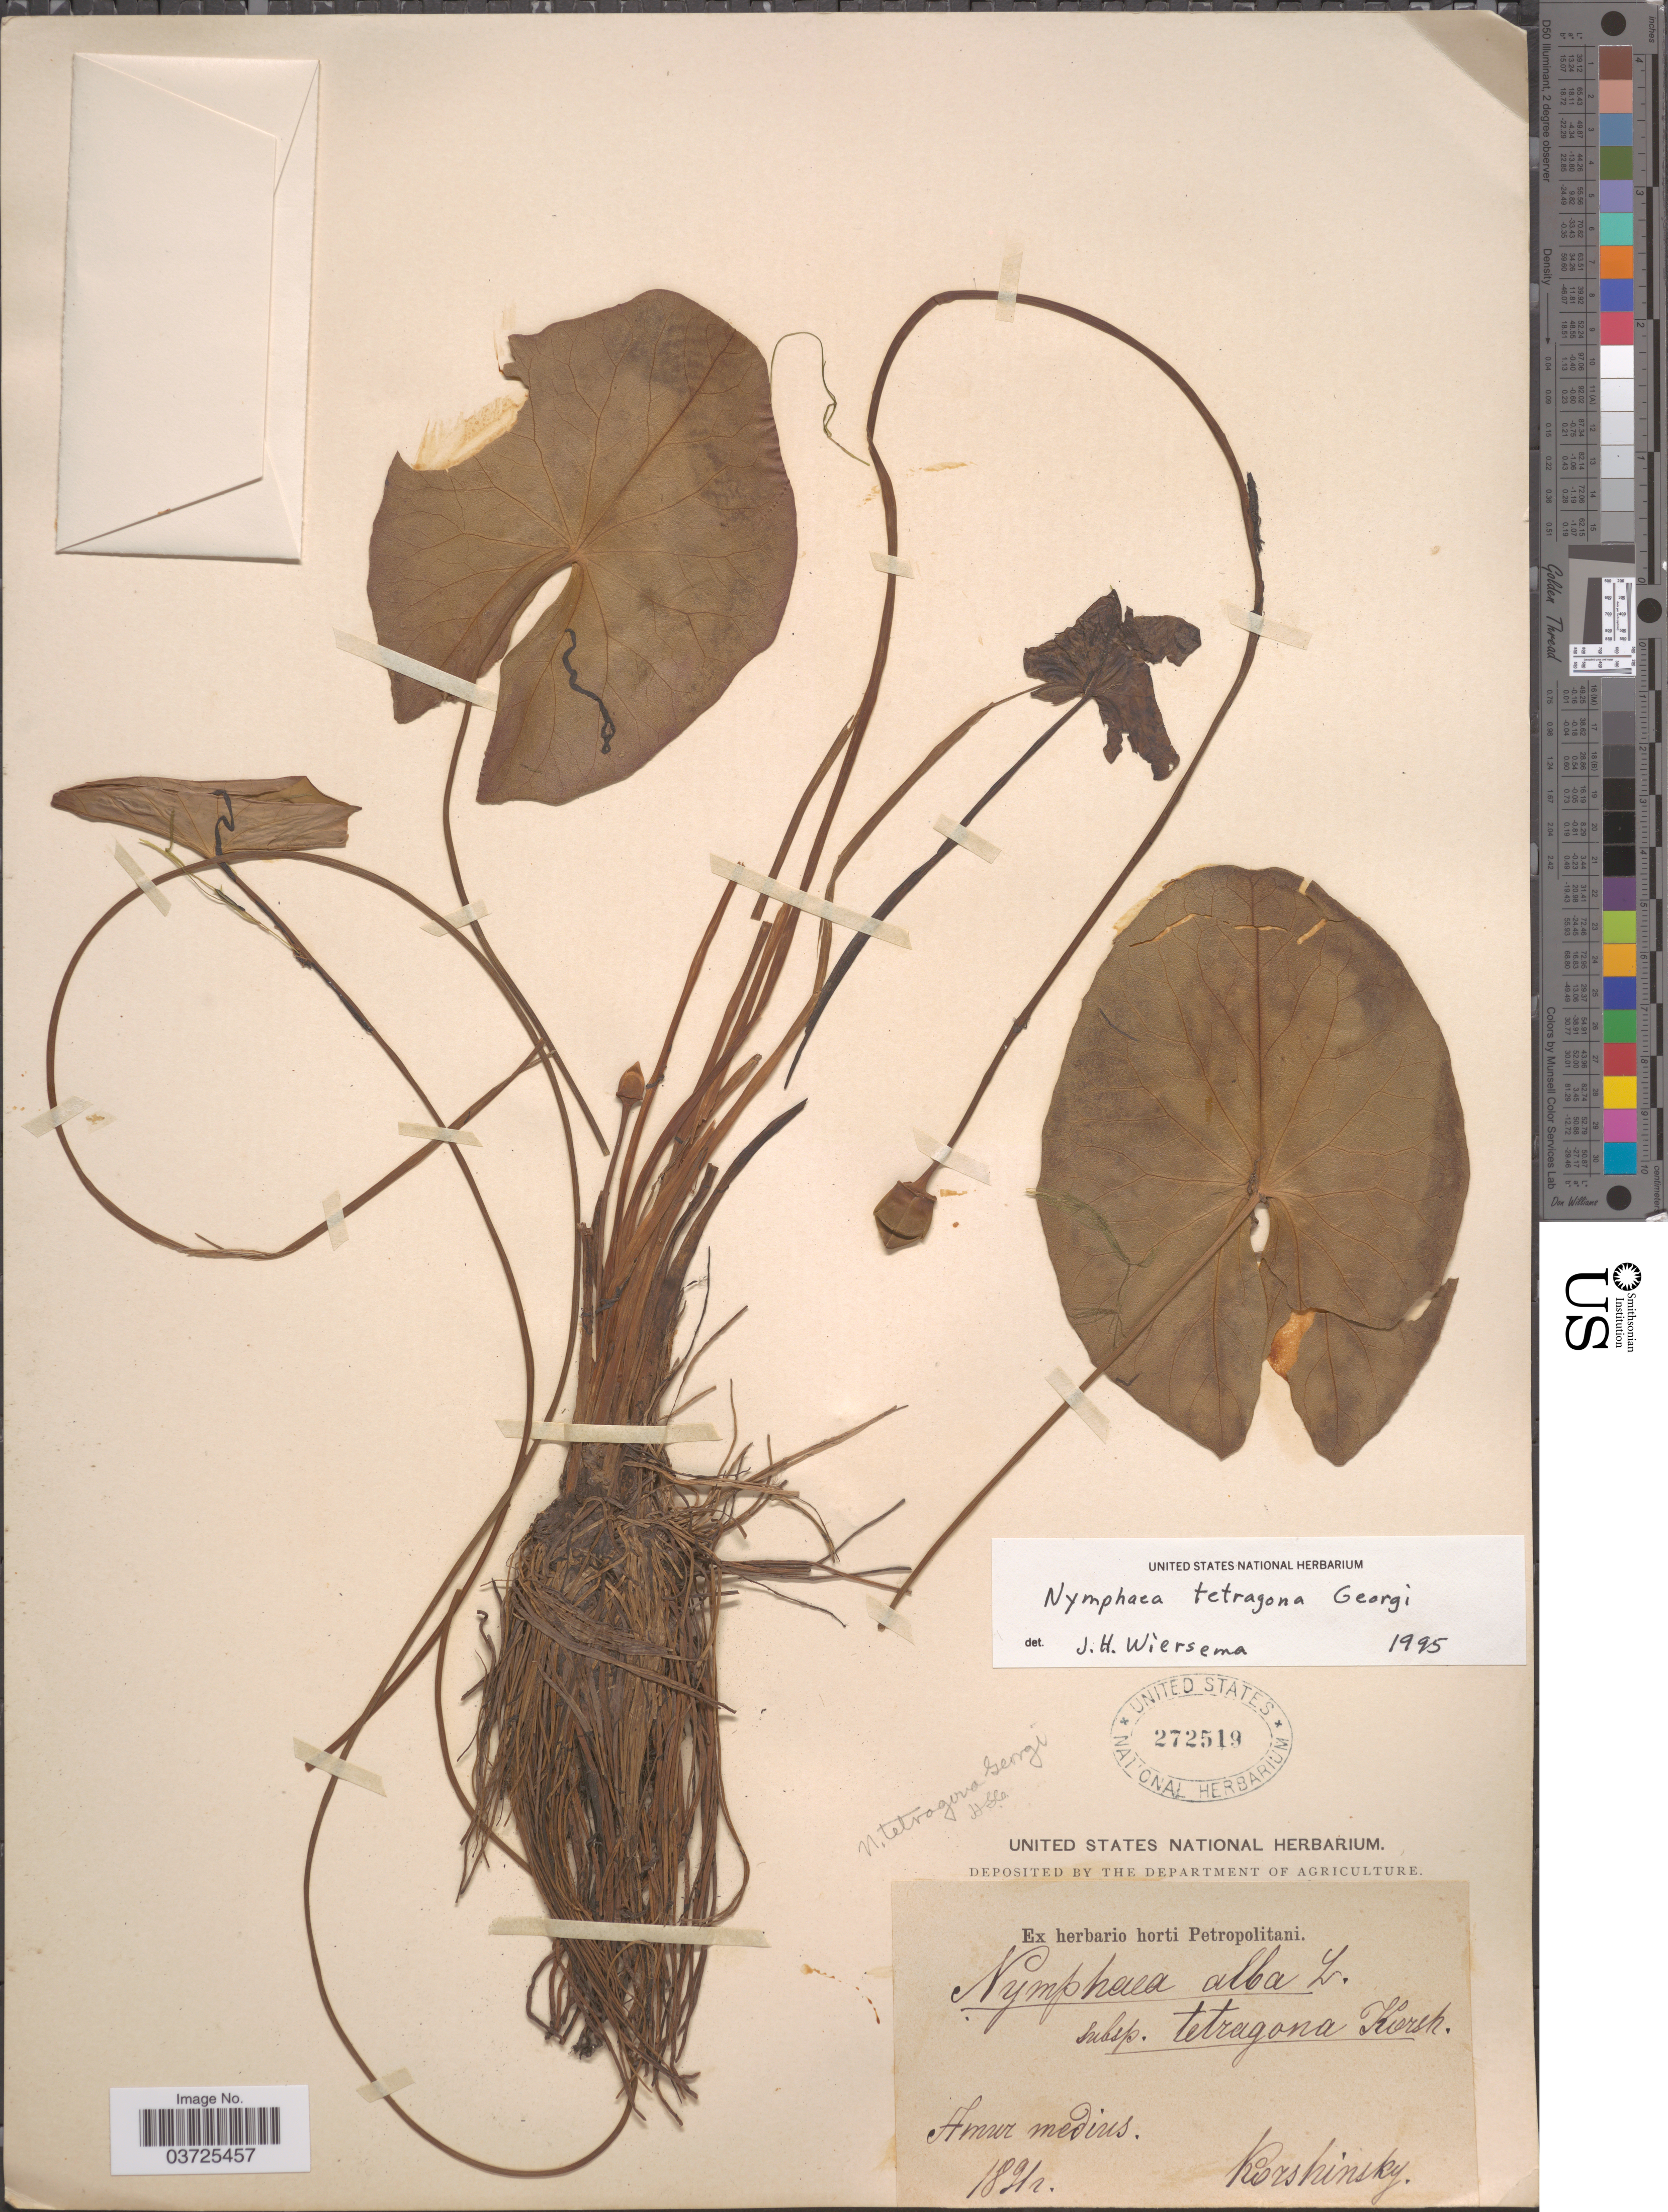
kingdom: Plantae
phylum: Tracheophyta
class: Magnoliopsida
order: Nymphaeales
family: Nymphaeaceae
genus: Nymphaea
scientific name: Nymphaea alba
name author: L.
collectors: Korshinsky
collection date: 1821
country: Russian Federation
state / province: Amur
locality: Amur medius.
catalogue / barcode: US 272519